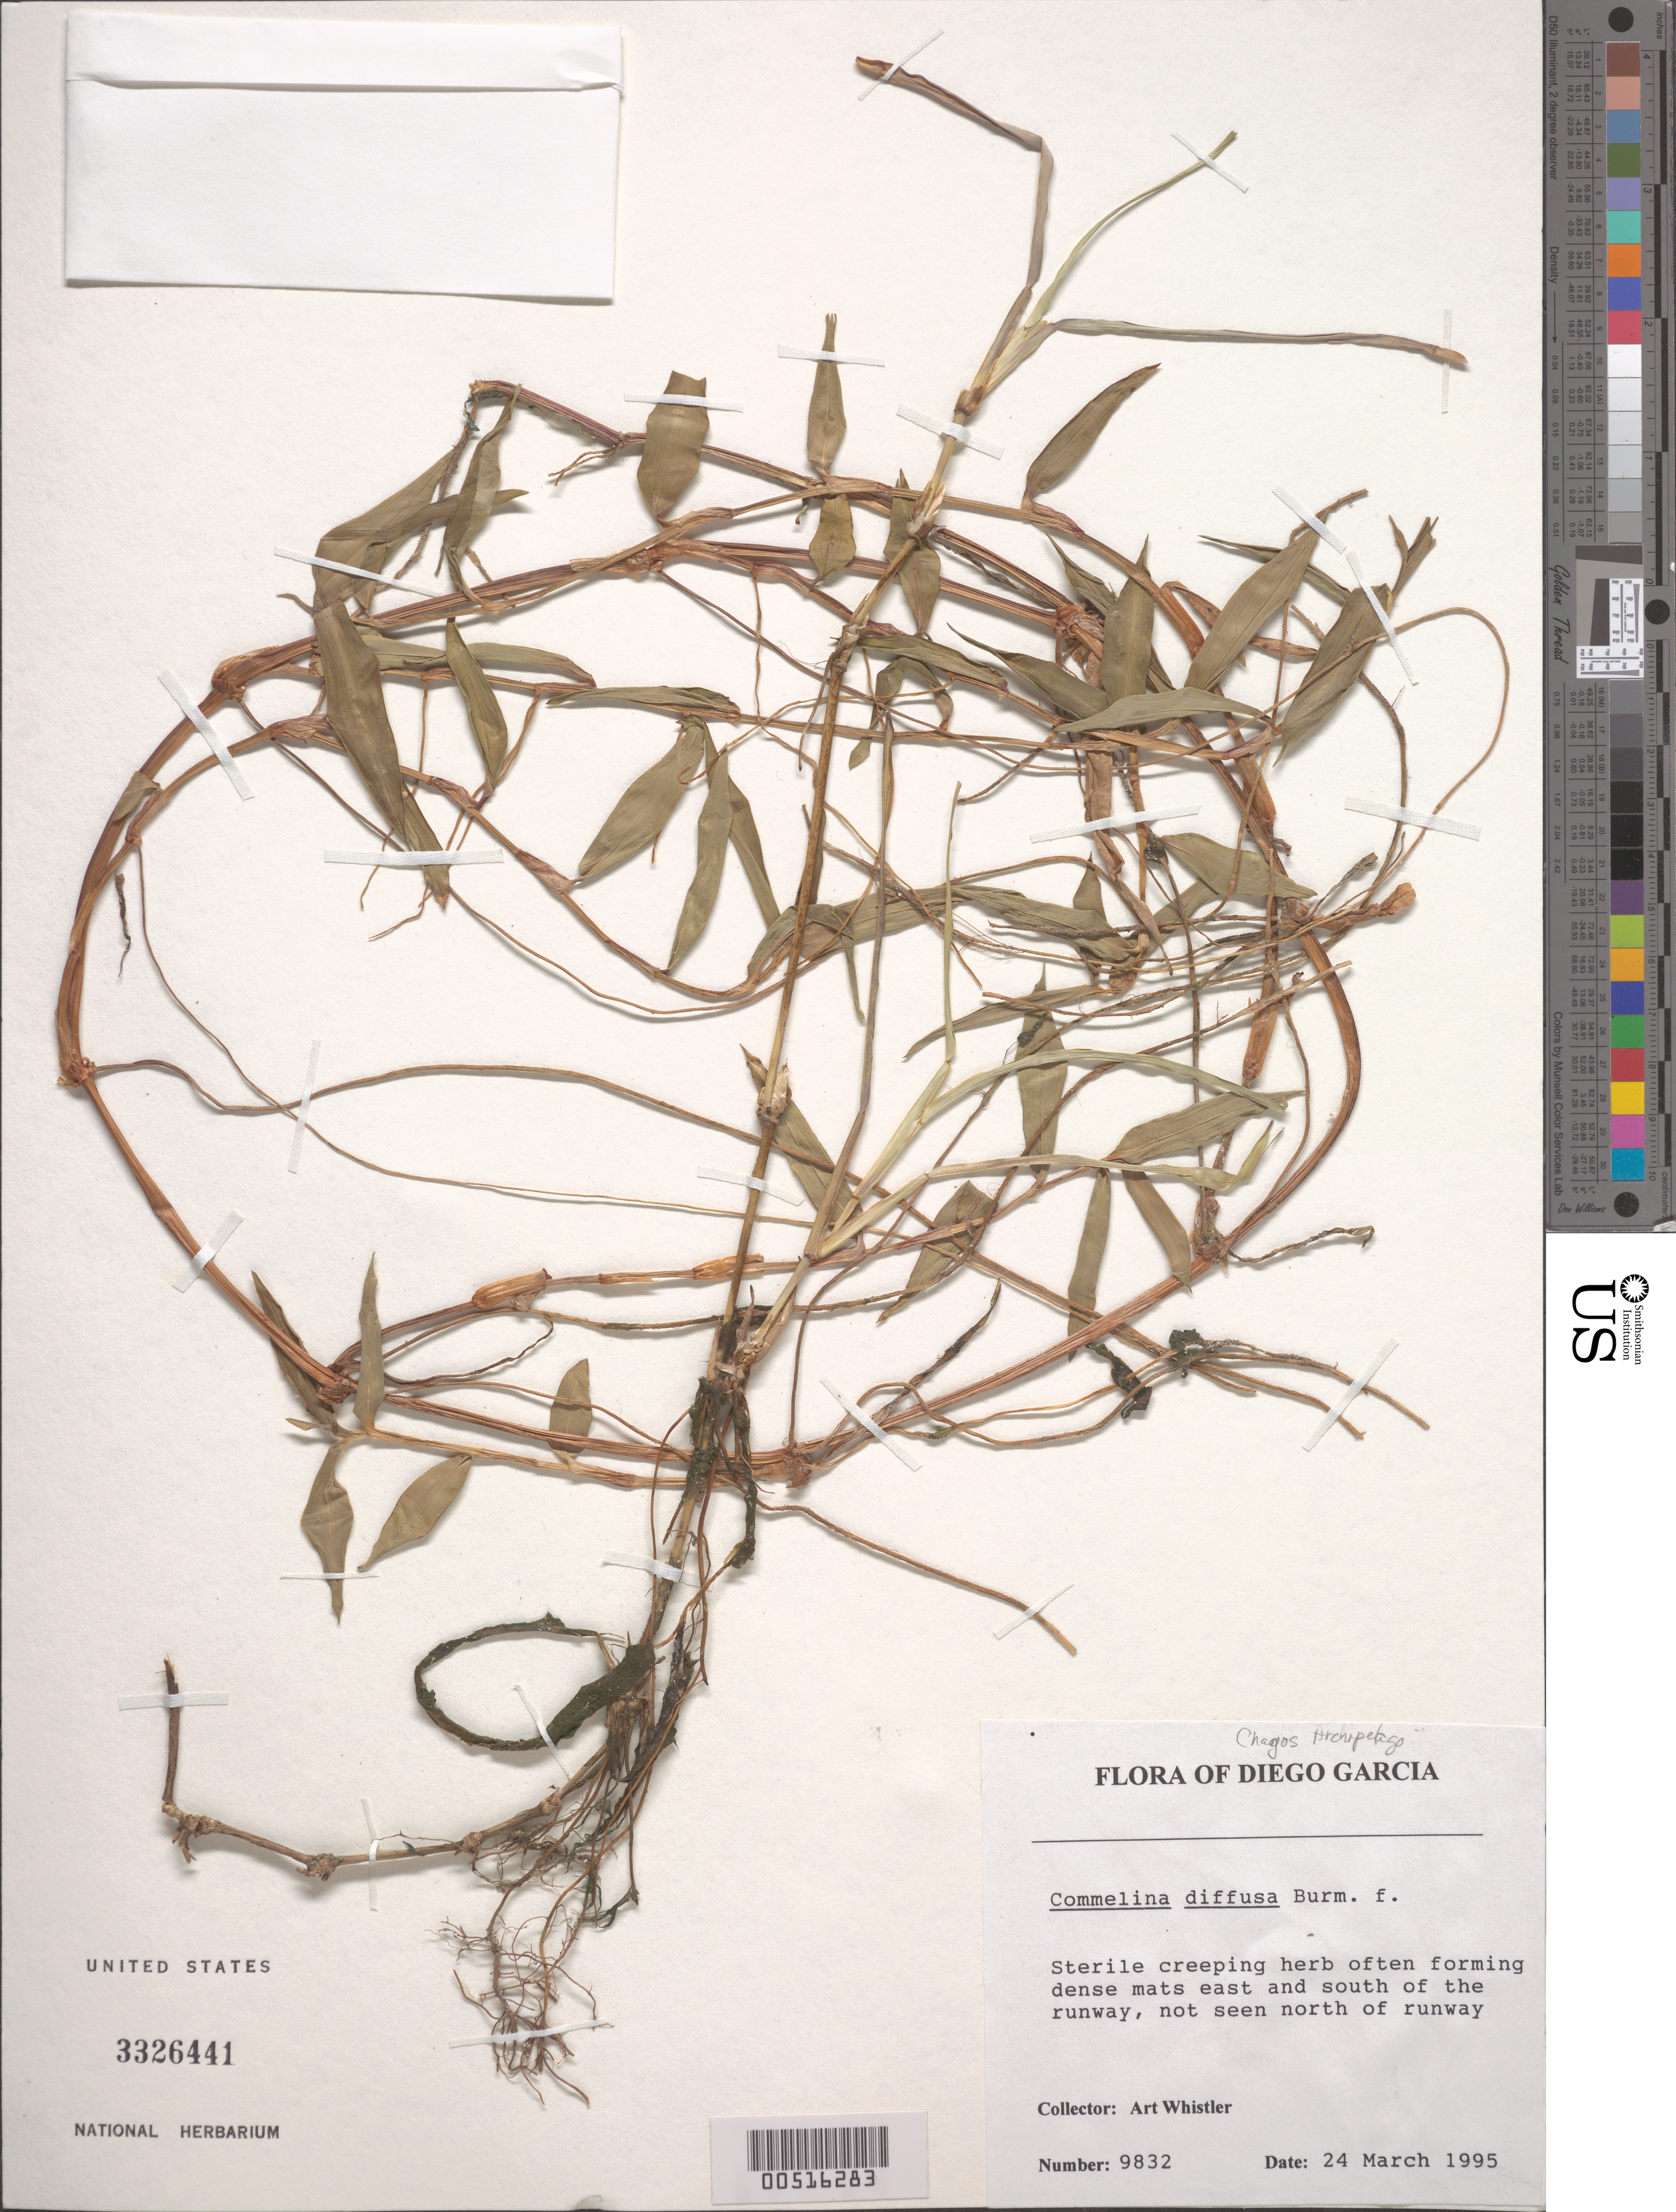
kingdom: Plantae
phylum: Tracheophyta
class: Liliopsida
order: Commelinales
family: Commelinaceae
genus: Commelina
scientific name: Commelina diffusa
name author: Burm. f.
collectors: A. Whistler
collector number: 9832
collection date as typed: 24 Mar 1995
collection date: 1995-03-24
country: British Indian Ocean Territory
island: Diego Garcia Island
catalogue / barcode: US 3326441